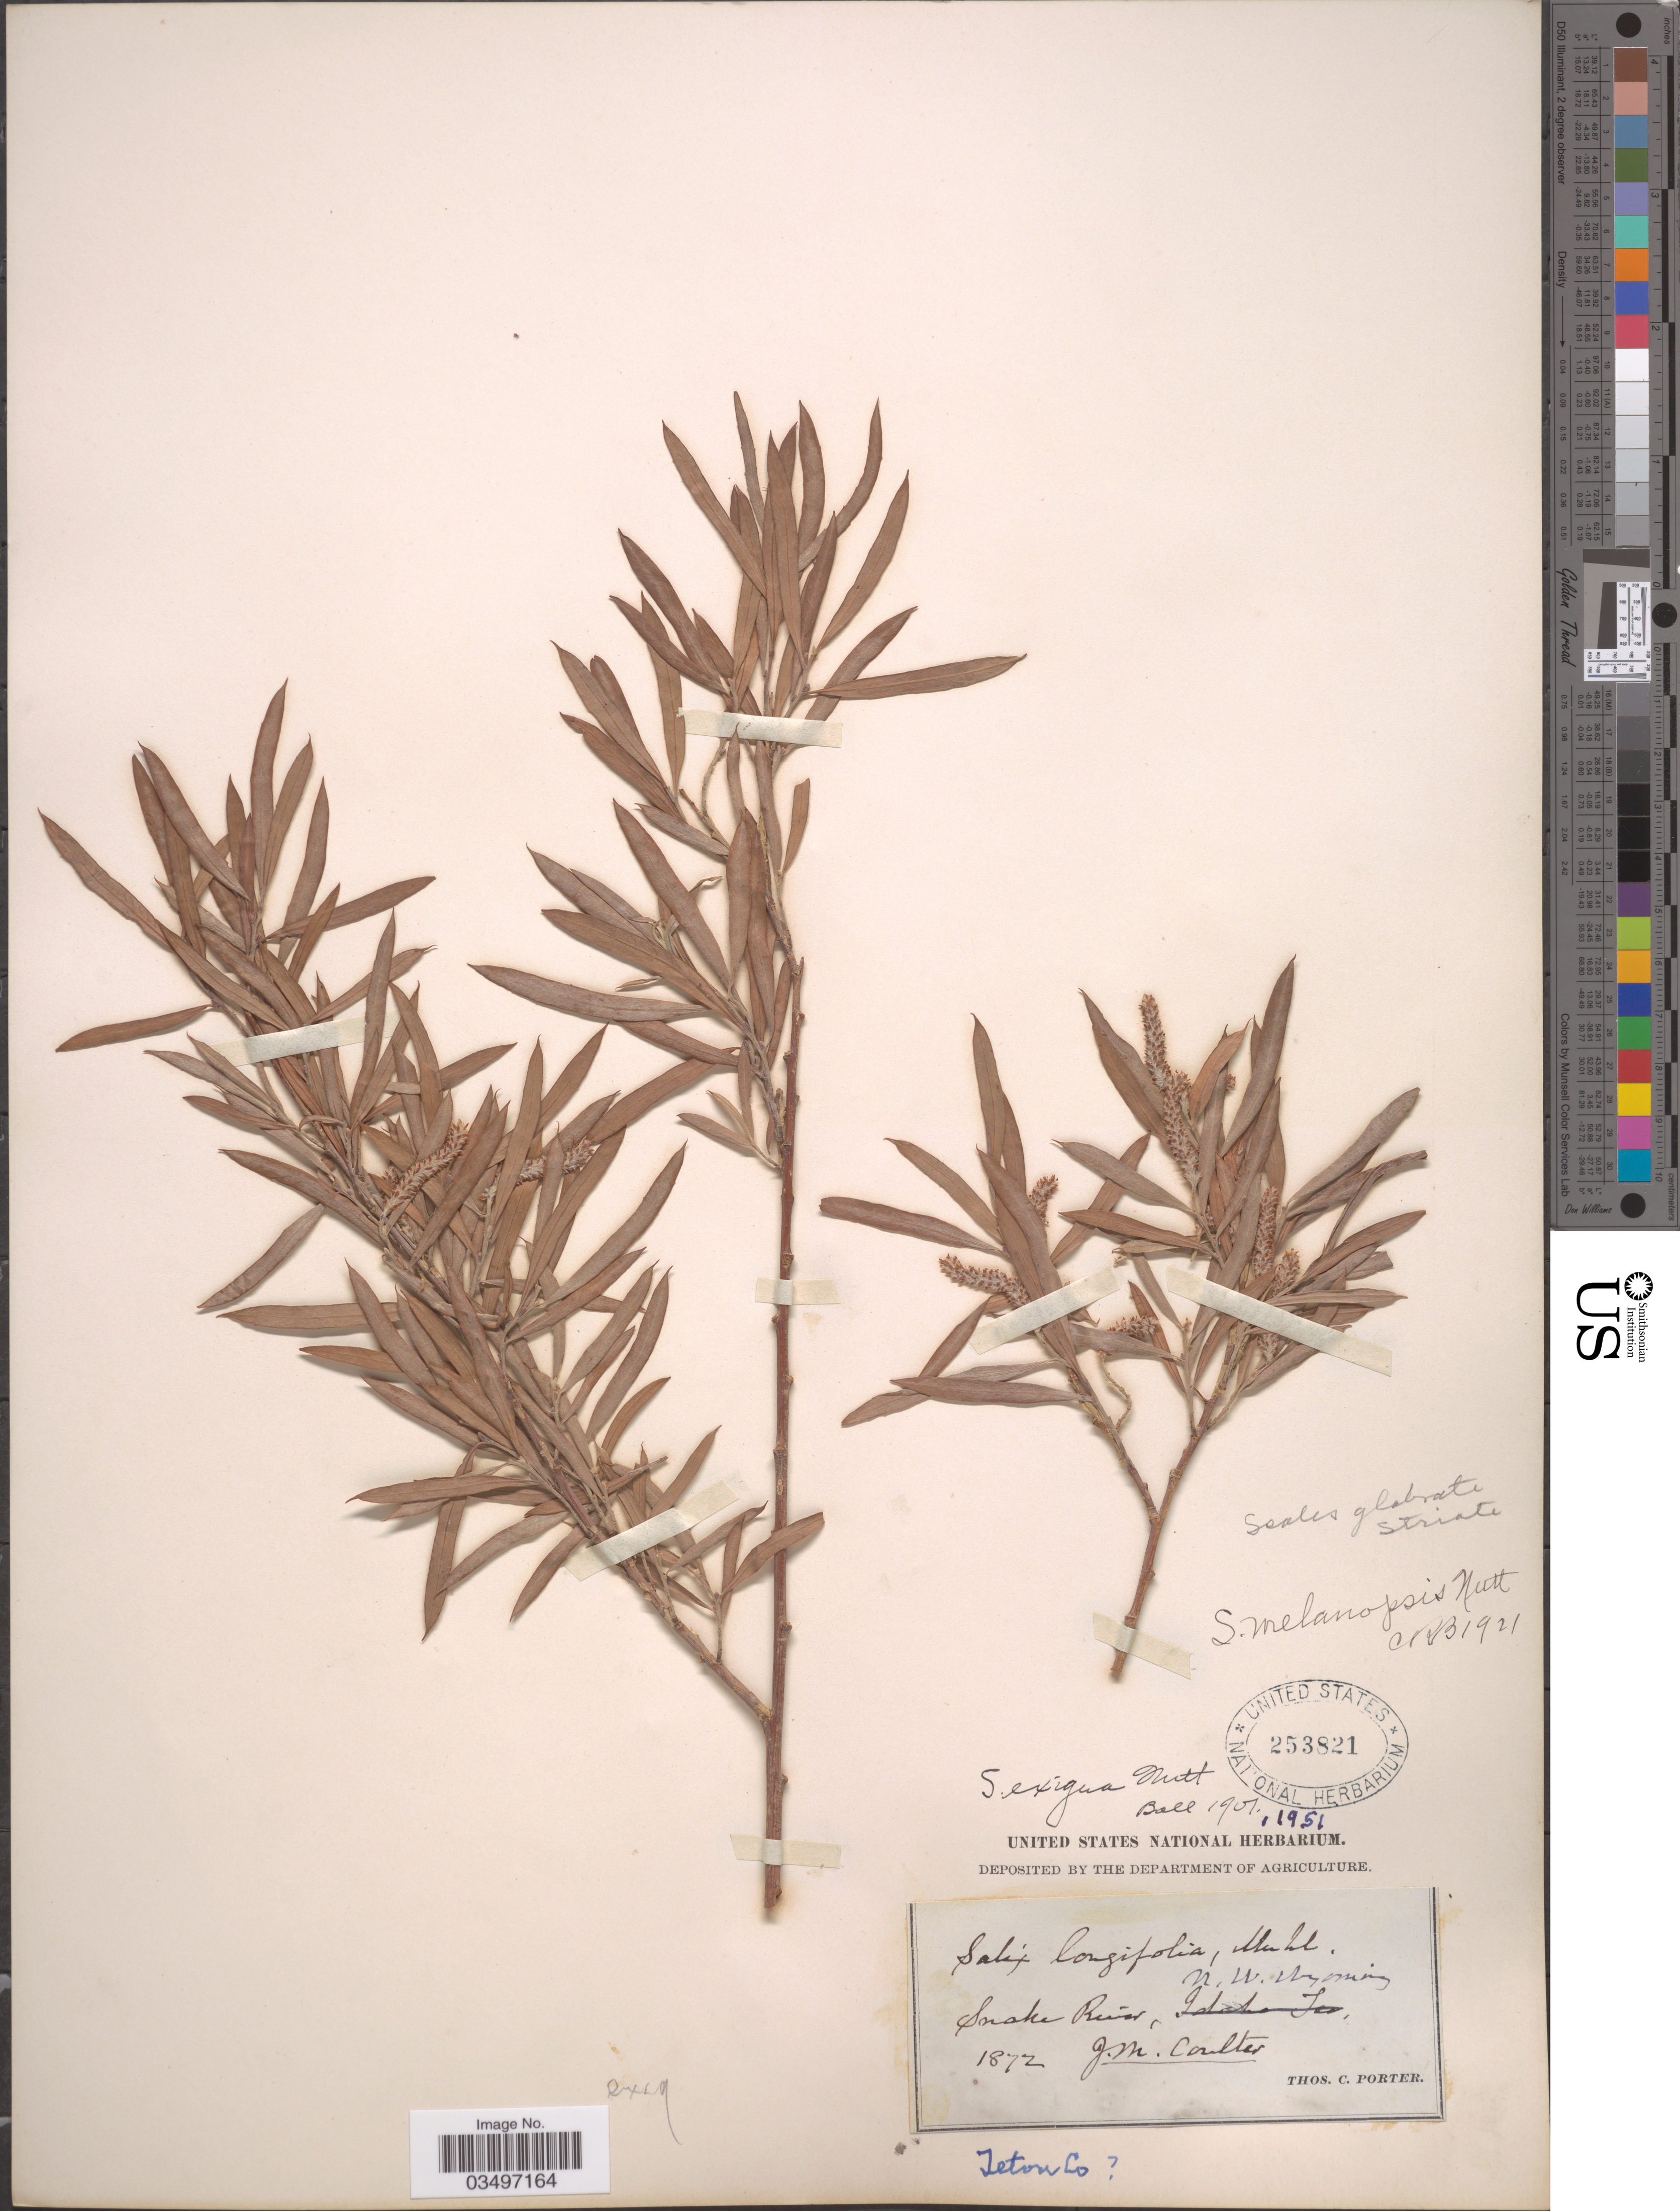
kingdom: Plantae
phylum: Tracheophyta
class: Magnoliopsida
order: Malpighiales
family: Salicaceae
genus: Salix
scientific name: Salix exigua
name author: Nutt.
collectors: J. M. Coulter & T. Porter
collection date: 1872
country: United States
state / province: Wyoming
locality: Snake River, N.W. Wyoming. Teton Co [unsure placement]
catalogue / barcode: US 253821